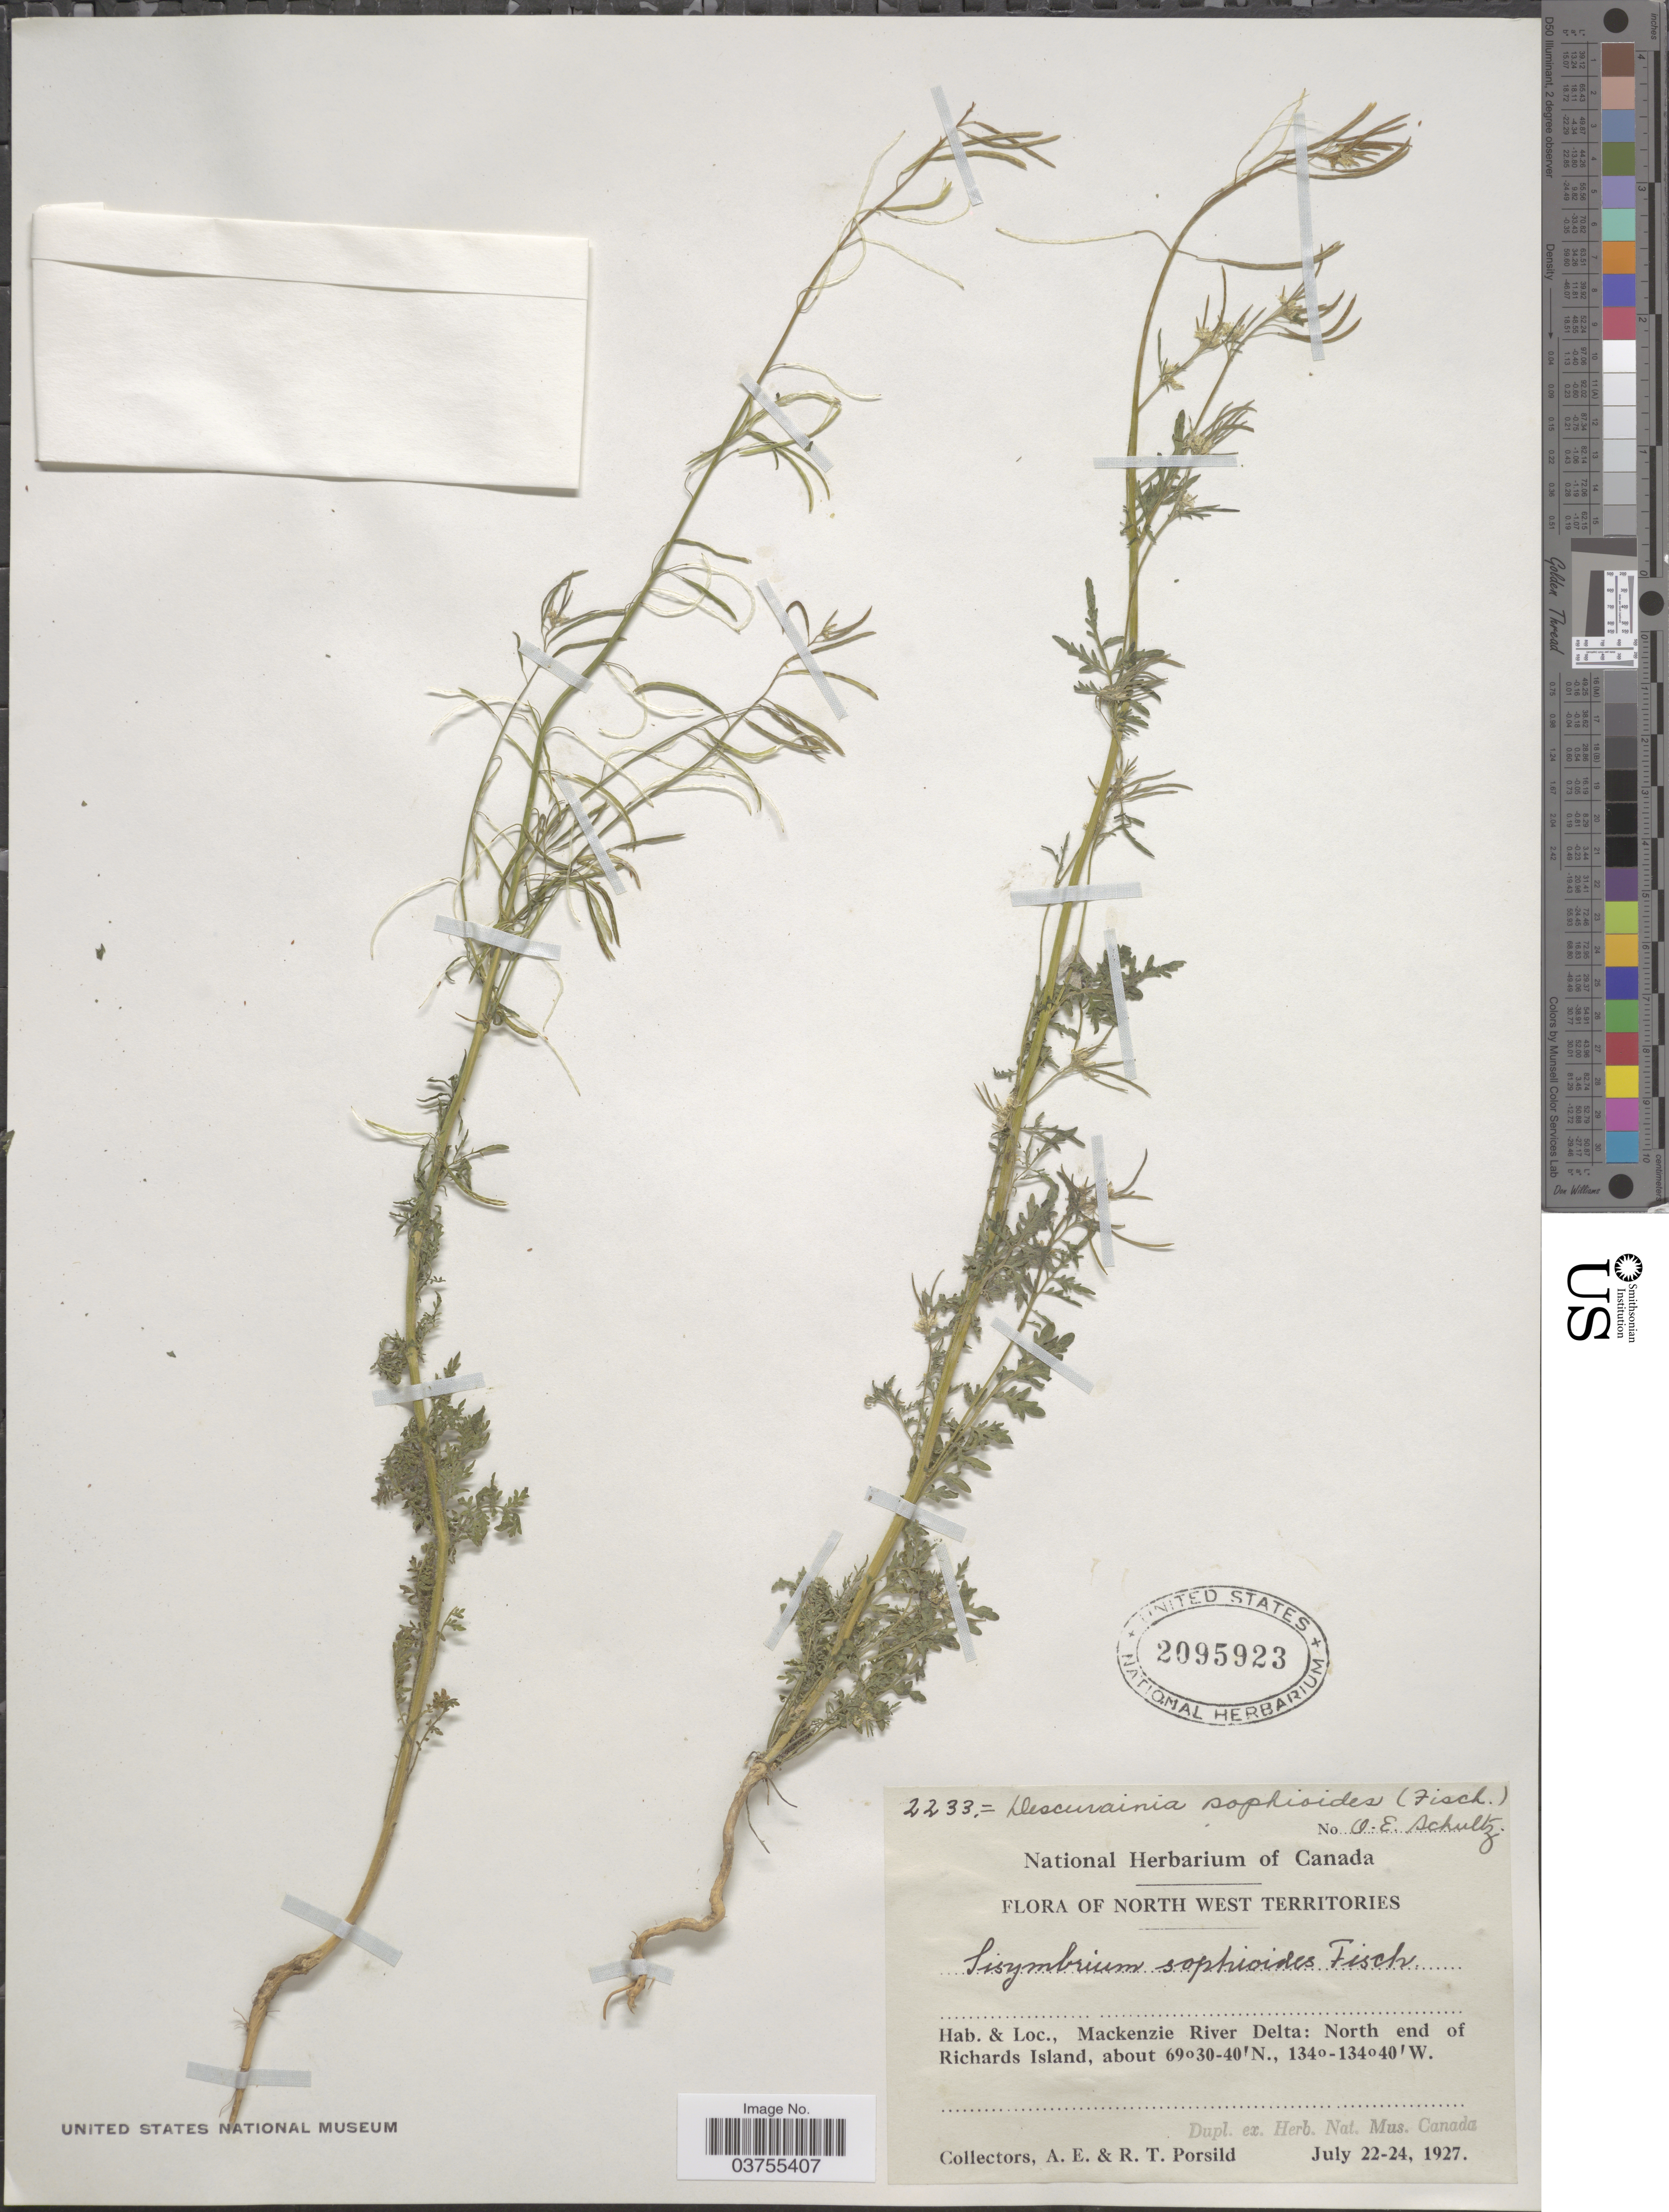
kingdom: Plantae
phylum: Tracheophyta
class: Magnoliopsida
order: Brassicales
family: Brassicaceae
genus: Descurainia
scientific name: Descurainia sophioides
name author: (Fisch.) O.E. Schultz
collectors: A. E. Porsild & R. T. Porsild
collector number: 2233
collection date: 1927-07-22/1927-07-24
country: Canada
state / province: Northwest Territories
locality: Mackenzie River Delta: North end of Richards Island.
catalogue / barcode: US 2095923